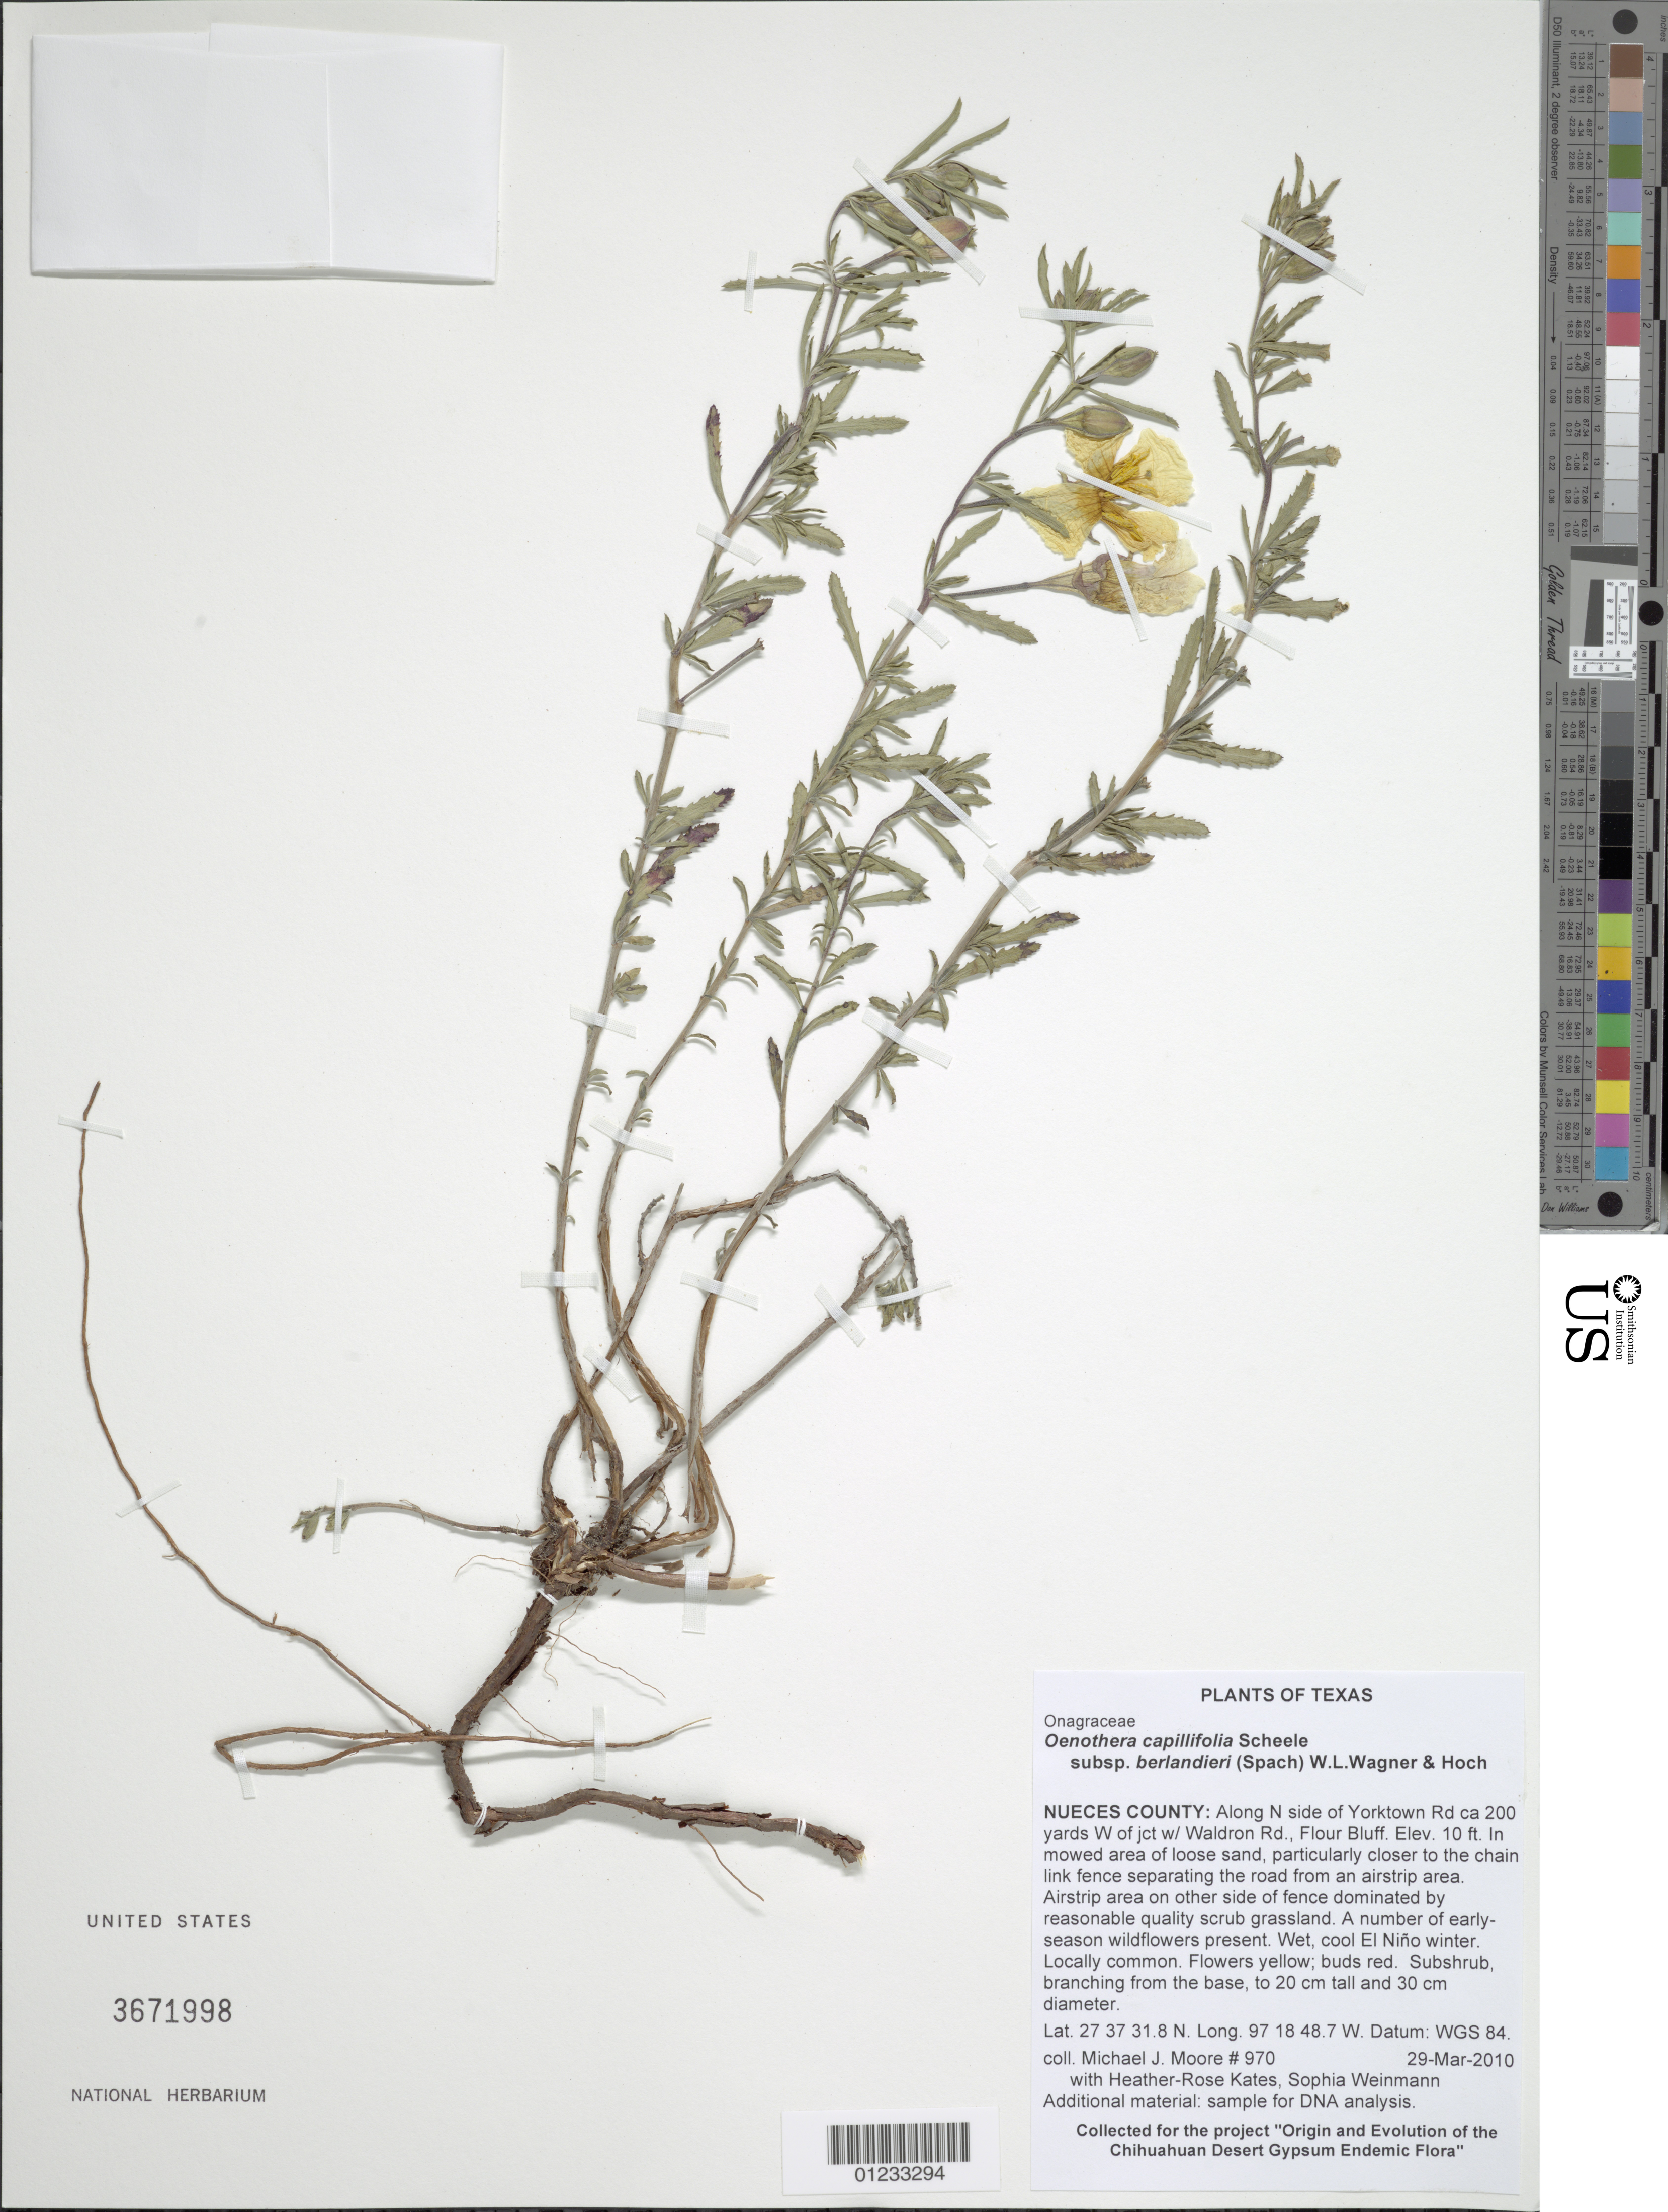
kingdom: Plantae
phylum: Tracheophyta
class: Magnoliopsida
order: Myrtales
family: Onagraceae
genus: Oenothera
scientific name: Oenothera capillifolia subsp. berlandieri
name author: (Spach) W.L. Wagner & Hoch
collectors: M. J. Moore, H.-R. Kates & S. Weinmann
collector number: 970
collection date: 2006-03-28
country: United States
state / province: Texas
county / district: Nueces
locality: Along N side of Yorktown Rd ca 200 yards W of jct w/ Waldron Rd., Flour Bluff.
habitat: In mowed area of loose sand, particularly closer to the chain link fence separating the road from an airstrip area. Airstrip area on other side of fence dominated by reasonable quality scrub grassland. A number of early-season wildflowers present. Wet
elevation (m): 3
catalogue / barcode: US 3671998